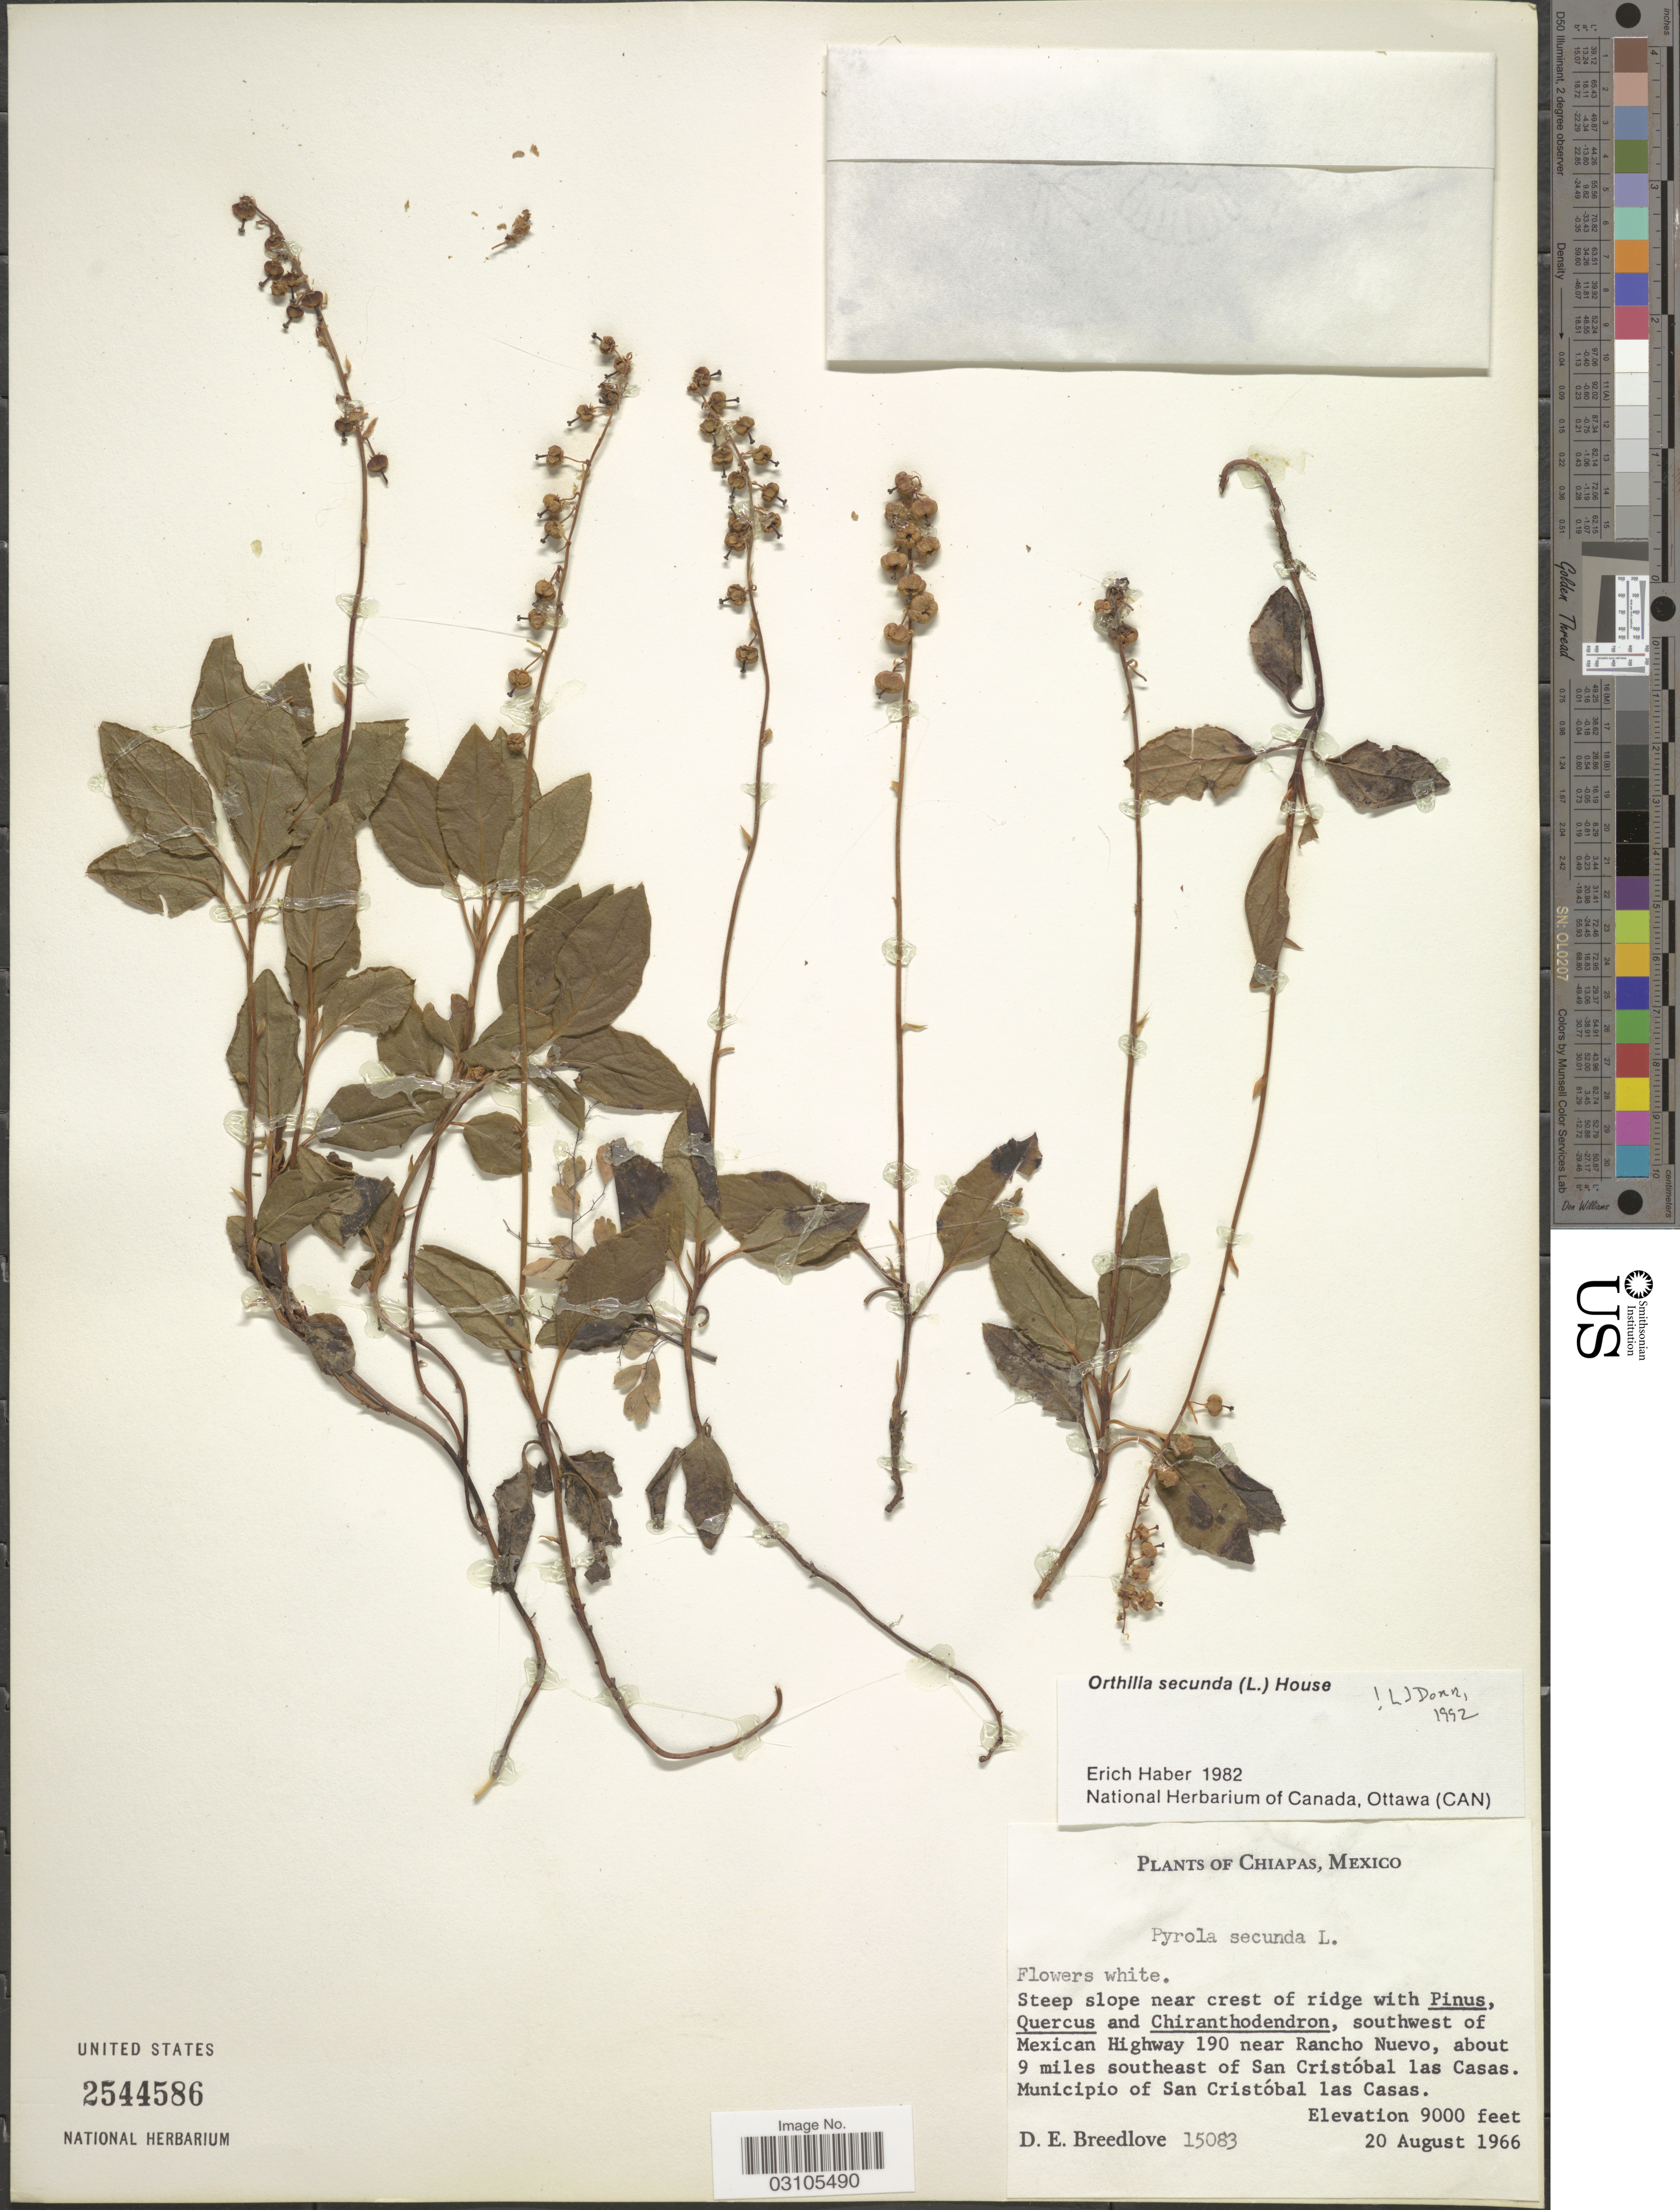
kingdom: Plantae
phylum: Tracheophyta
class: Magnoliopsida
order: Ericales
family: Ericaceae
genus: Orthilia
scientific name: Orthilia secunda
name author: (L.) House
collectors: D. E. Breedlove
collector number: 15083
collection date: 1966-08-20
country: Mexico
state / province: Chiapas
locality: Steep slope near crest of ridge, southwest of Mexican Highway 190 near Rancho Nuevo, about 9 miles southeast of San Cristóbal las Casas. Municipio of San Cristóbal las Casas.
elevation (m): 2743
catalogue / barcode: US 2544586